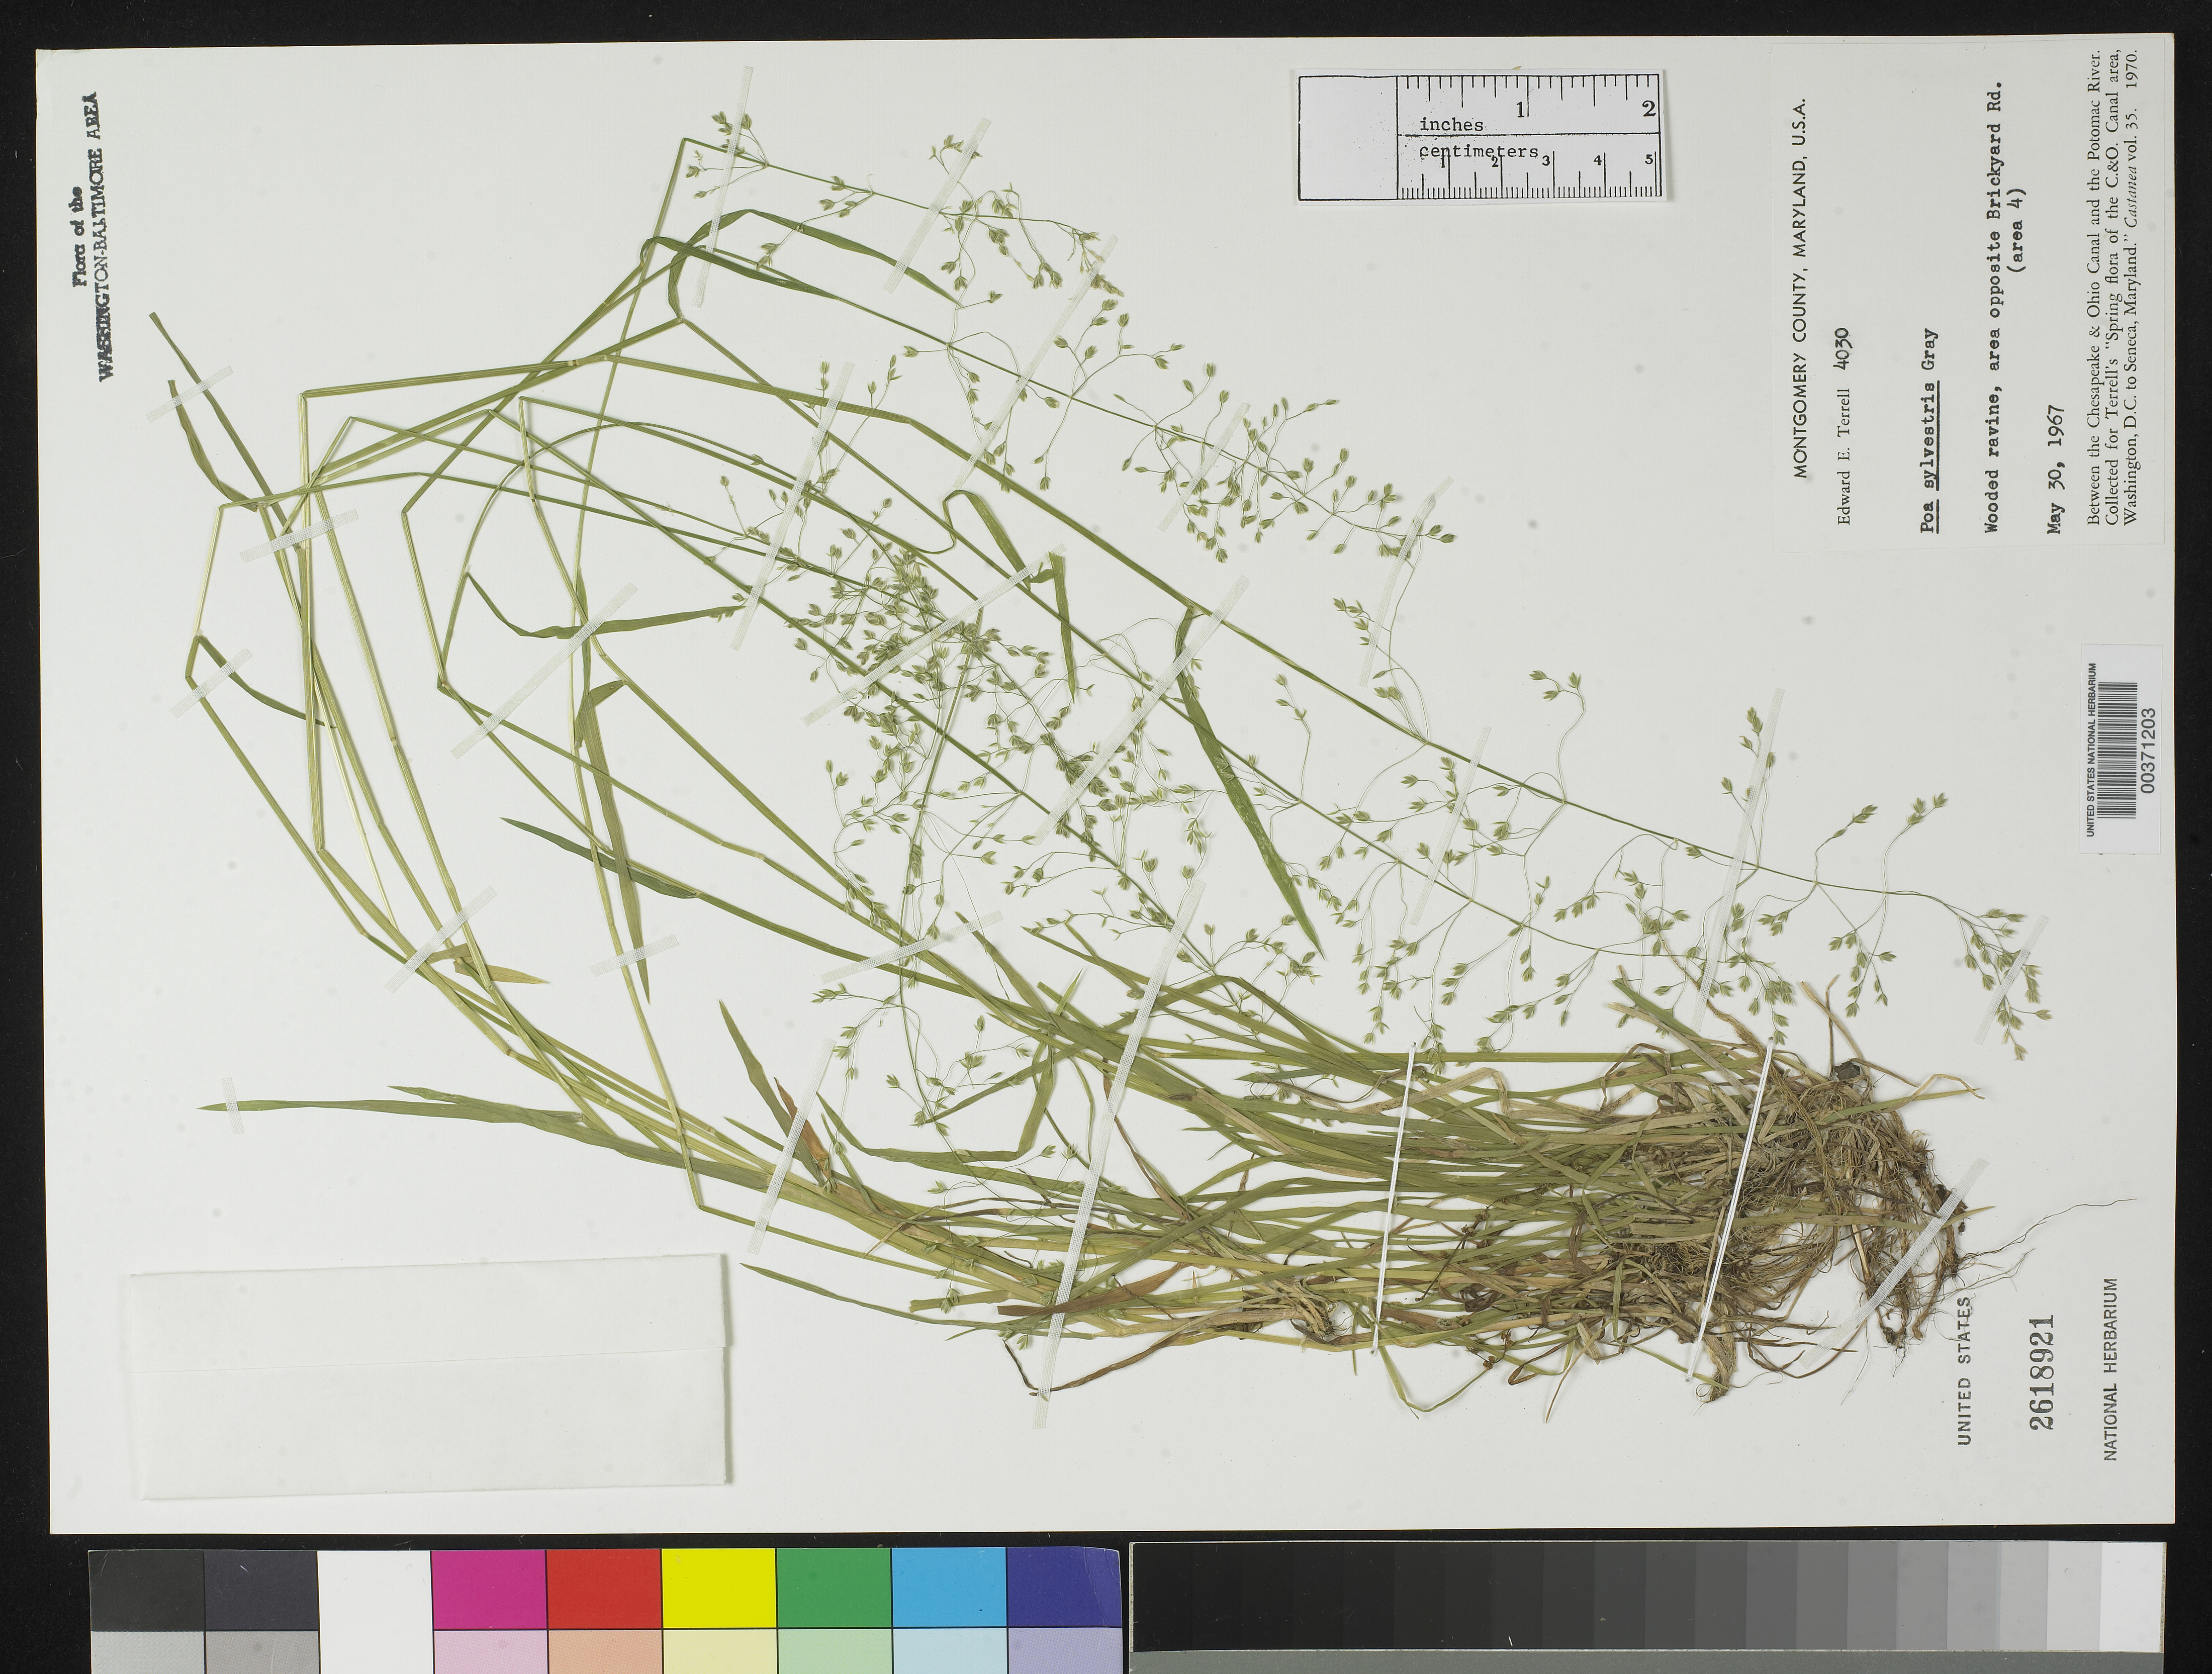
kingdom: Plantae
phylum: Tracheophyta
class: Liliopsida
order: Poales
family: Poaceae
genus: Poa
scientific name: Poa sylvestris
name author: A. Gray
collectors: E. E. Terrell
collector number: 4030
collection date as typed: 30 May 1967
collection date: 1967-05-30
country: United States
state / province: Maryland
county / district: Montgomery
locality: Opposite Brickyard Road C. & O. Canal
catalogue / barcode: US 2618921